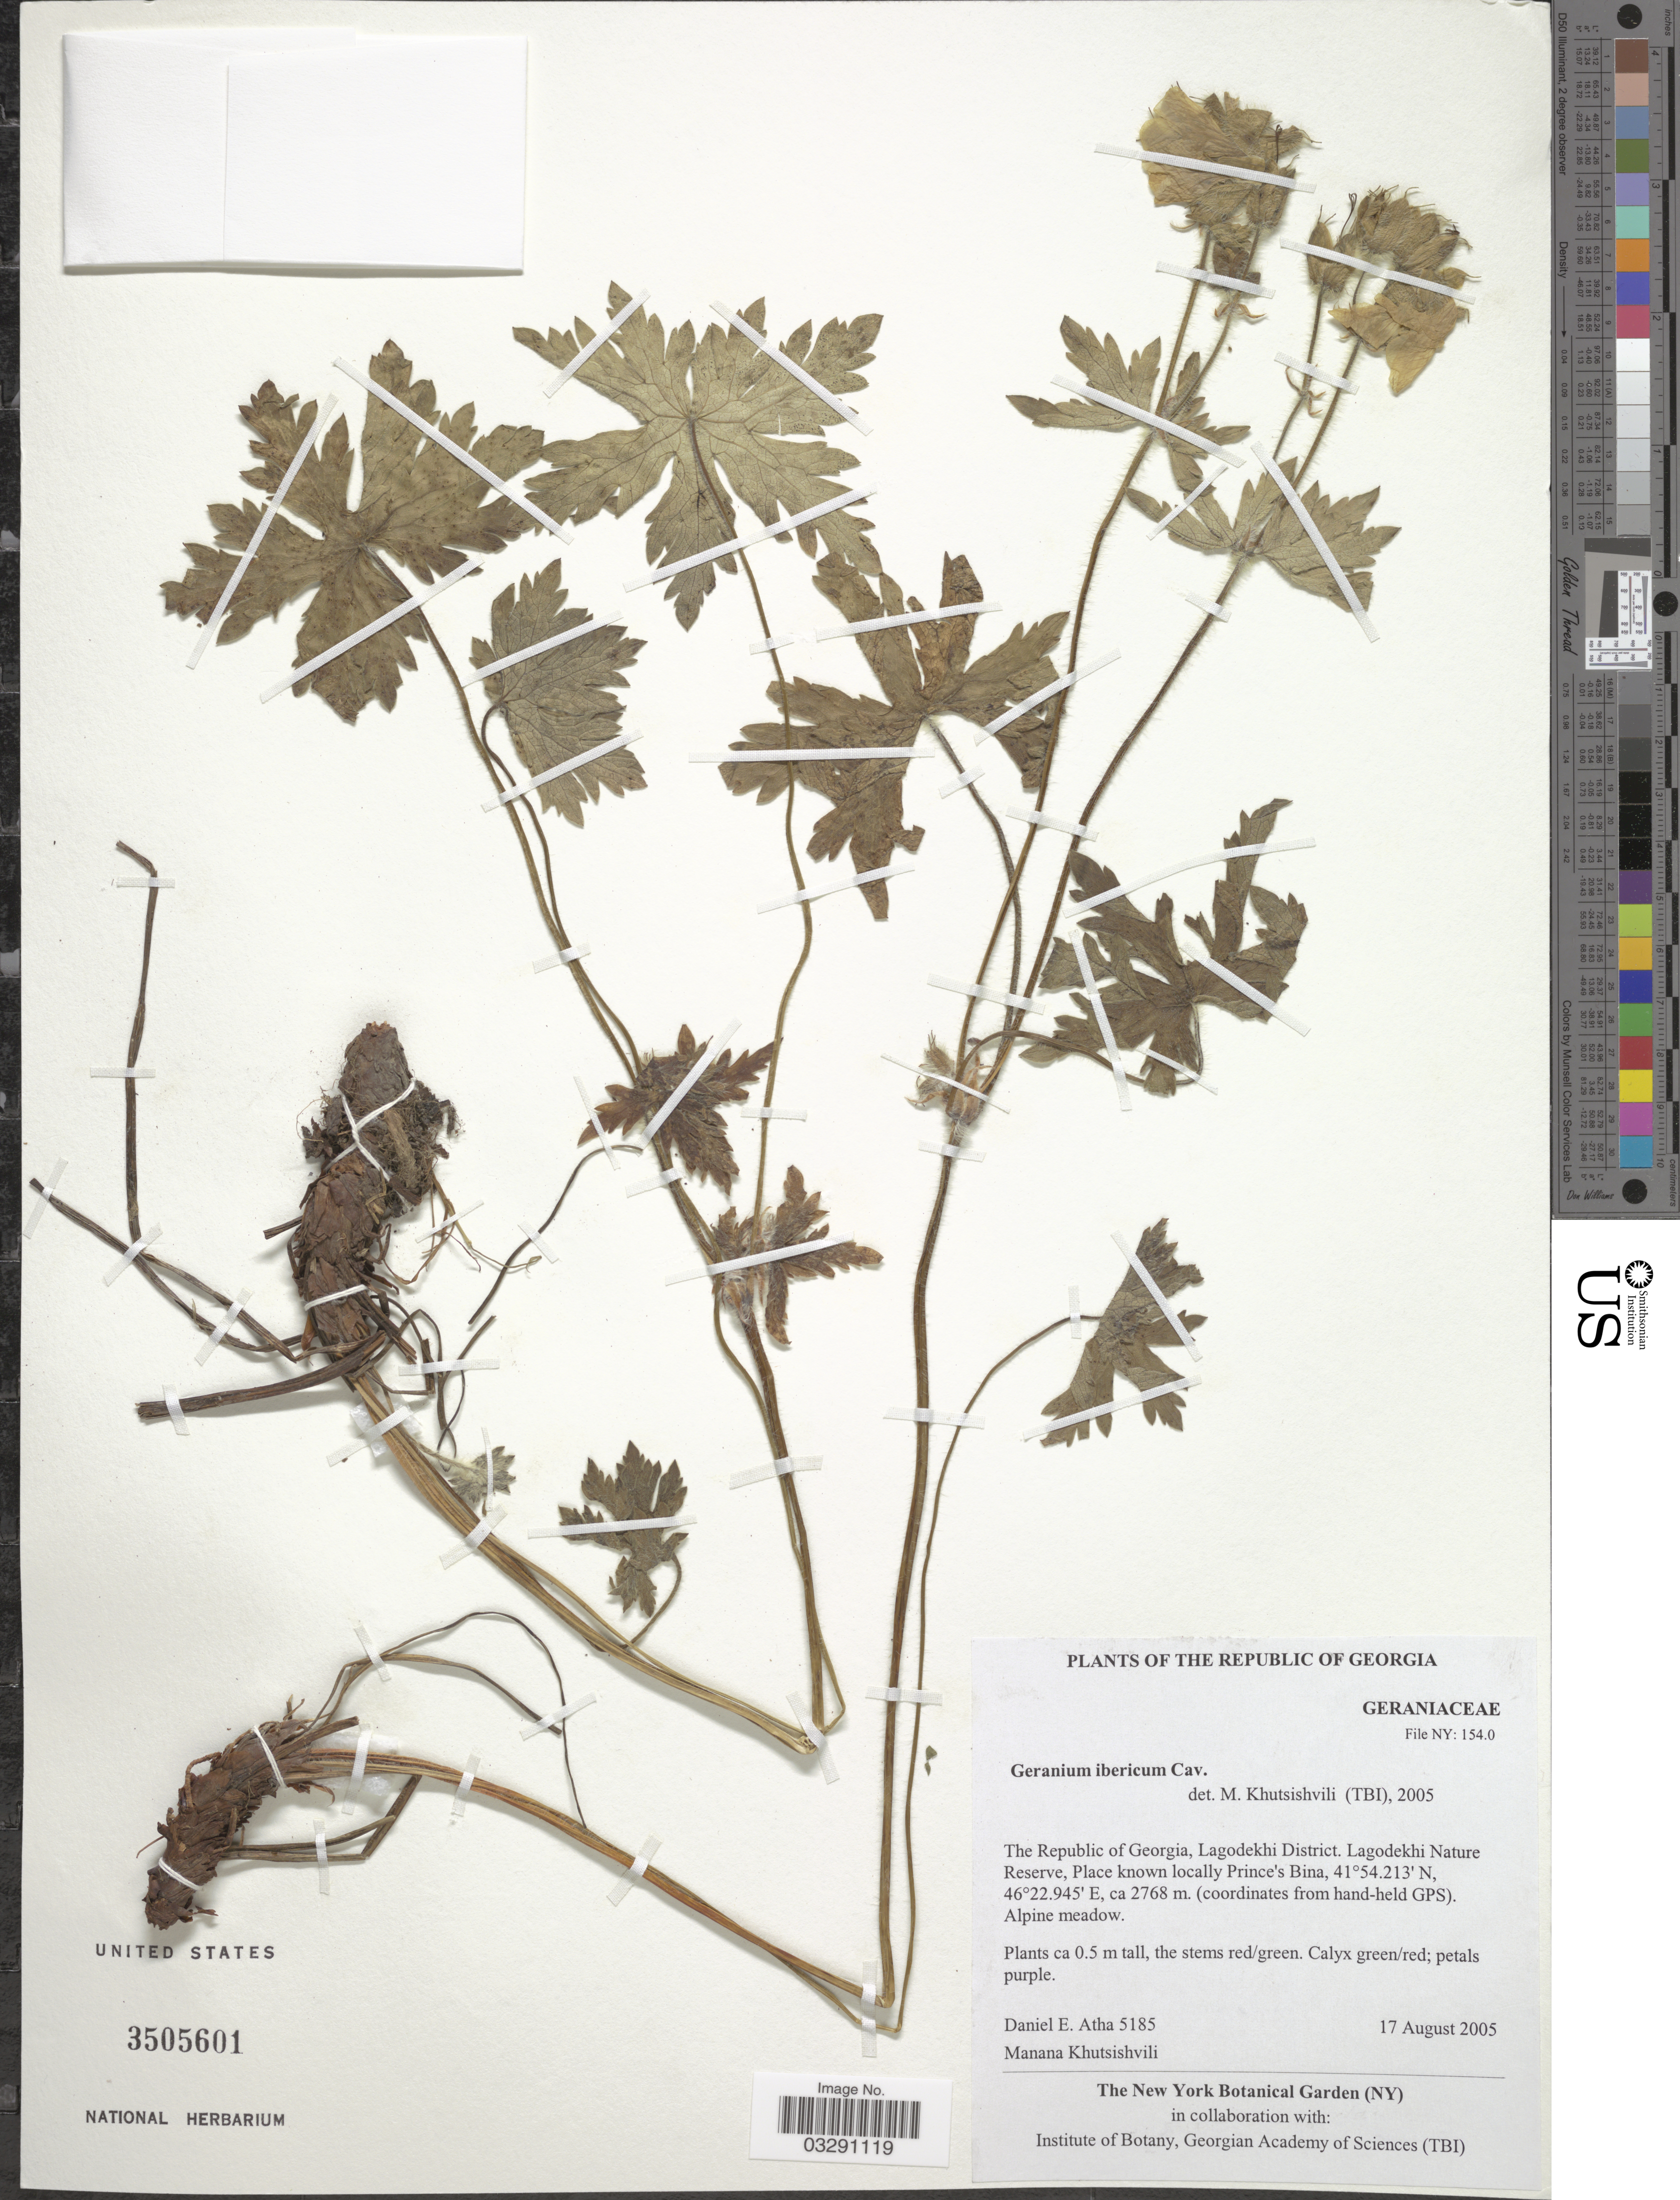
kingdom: Plantae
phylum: Tracheophyta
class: Magnoliopsida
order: Geraniales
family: Geraniaceae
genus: Geranium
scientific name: Geranium ibericum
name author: Cav.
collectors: D. Atha & M. Khutsishvili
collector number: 5185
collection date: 2005-08-17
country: Georgia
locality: The Republic of Georgia, Lagodekhi District. Lagodekhi Nature Reserve, Place known locally Prince's Bina.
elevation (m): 2768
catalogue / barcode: US 3505601